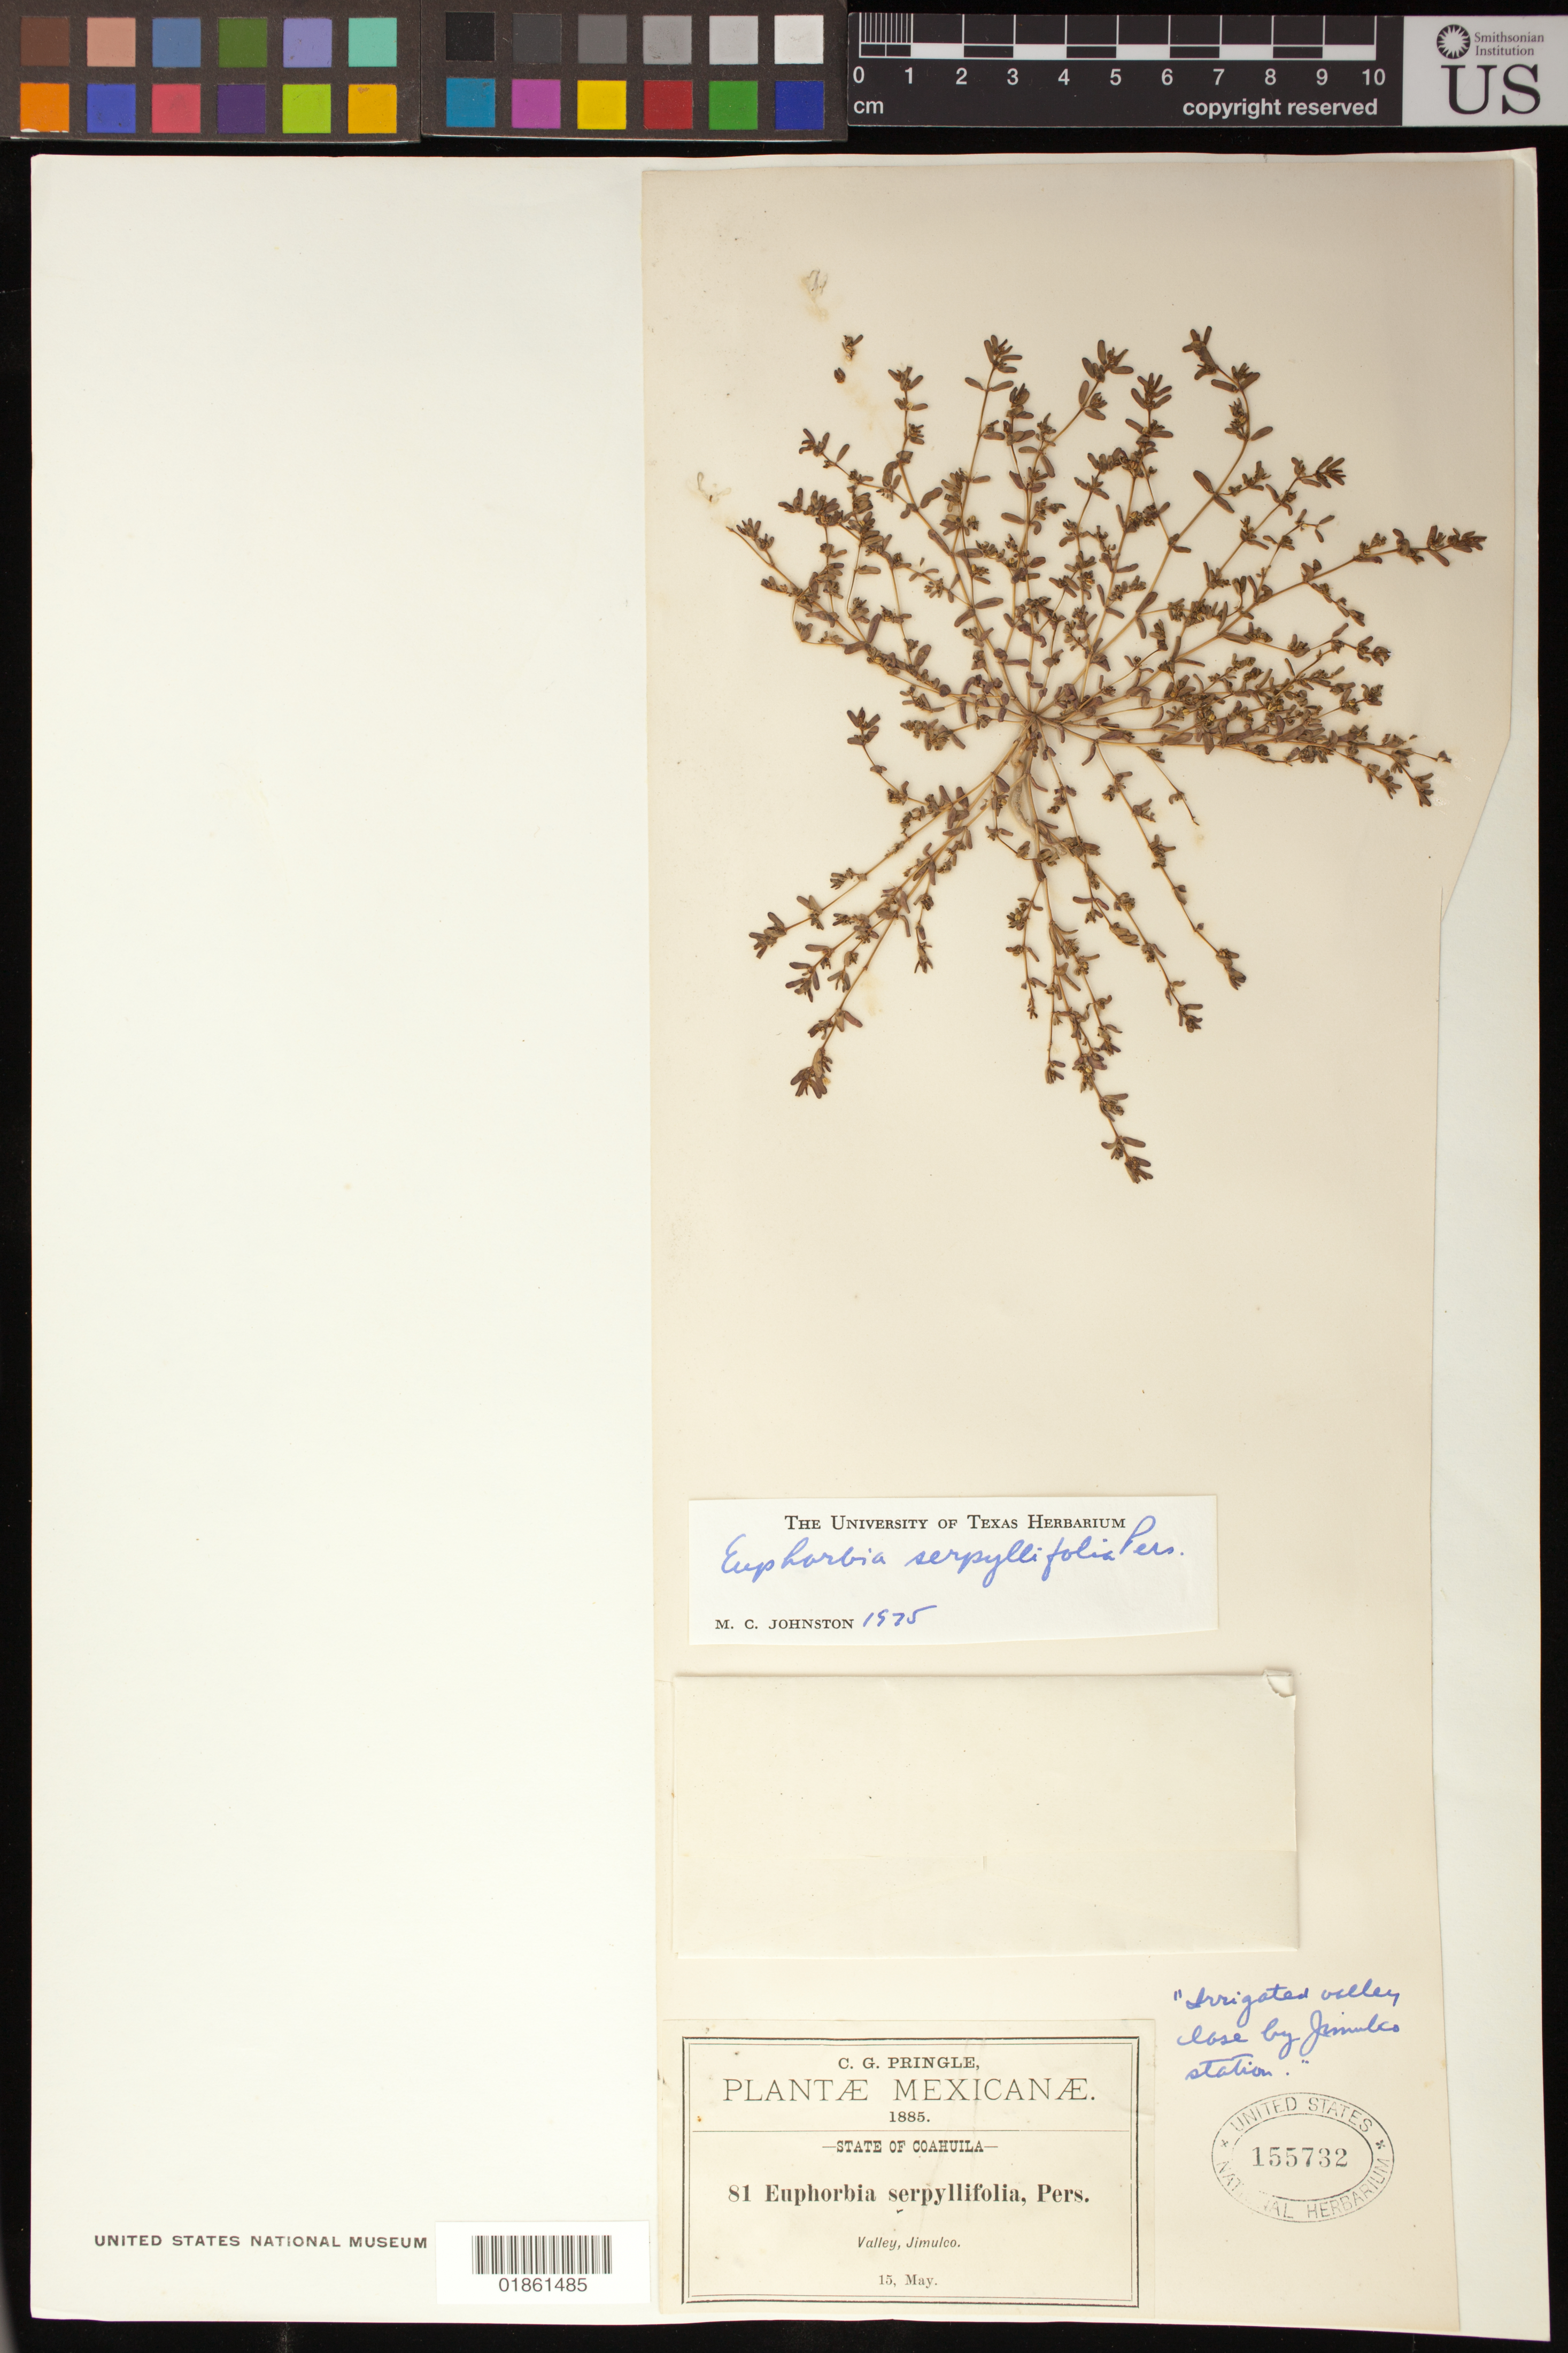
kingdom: Plantae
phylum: Tracheophyta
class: Magnoliopsida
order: Malpighiales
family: Euphorbiaceae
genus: Euphorbia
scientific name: Euphorbia serpillifolia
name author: Pers.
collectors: C. G. Pringle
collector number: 81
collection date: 1885-05-15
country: Mexico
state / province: Coahuila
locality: Valley, Jimulco; "Irrigated valley close by Jimulco station."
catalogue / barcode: US 155732